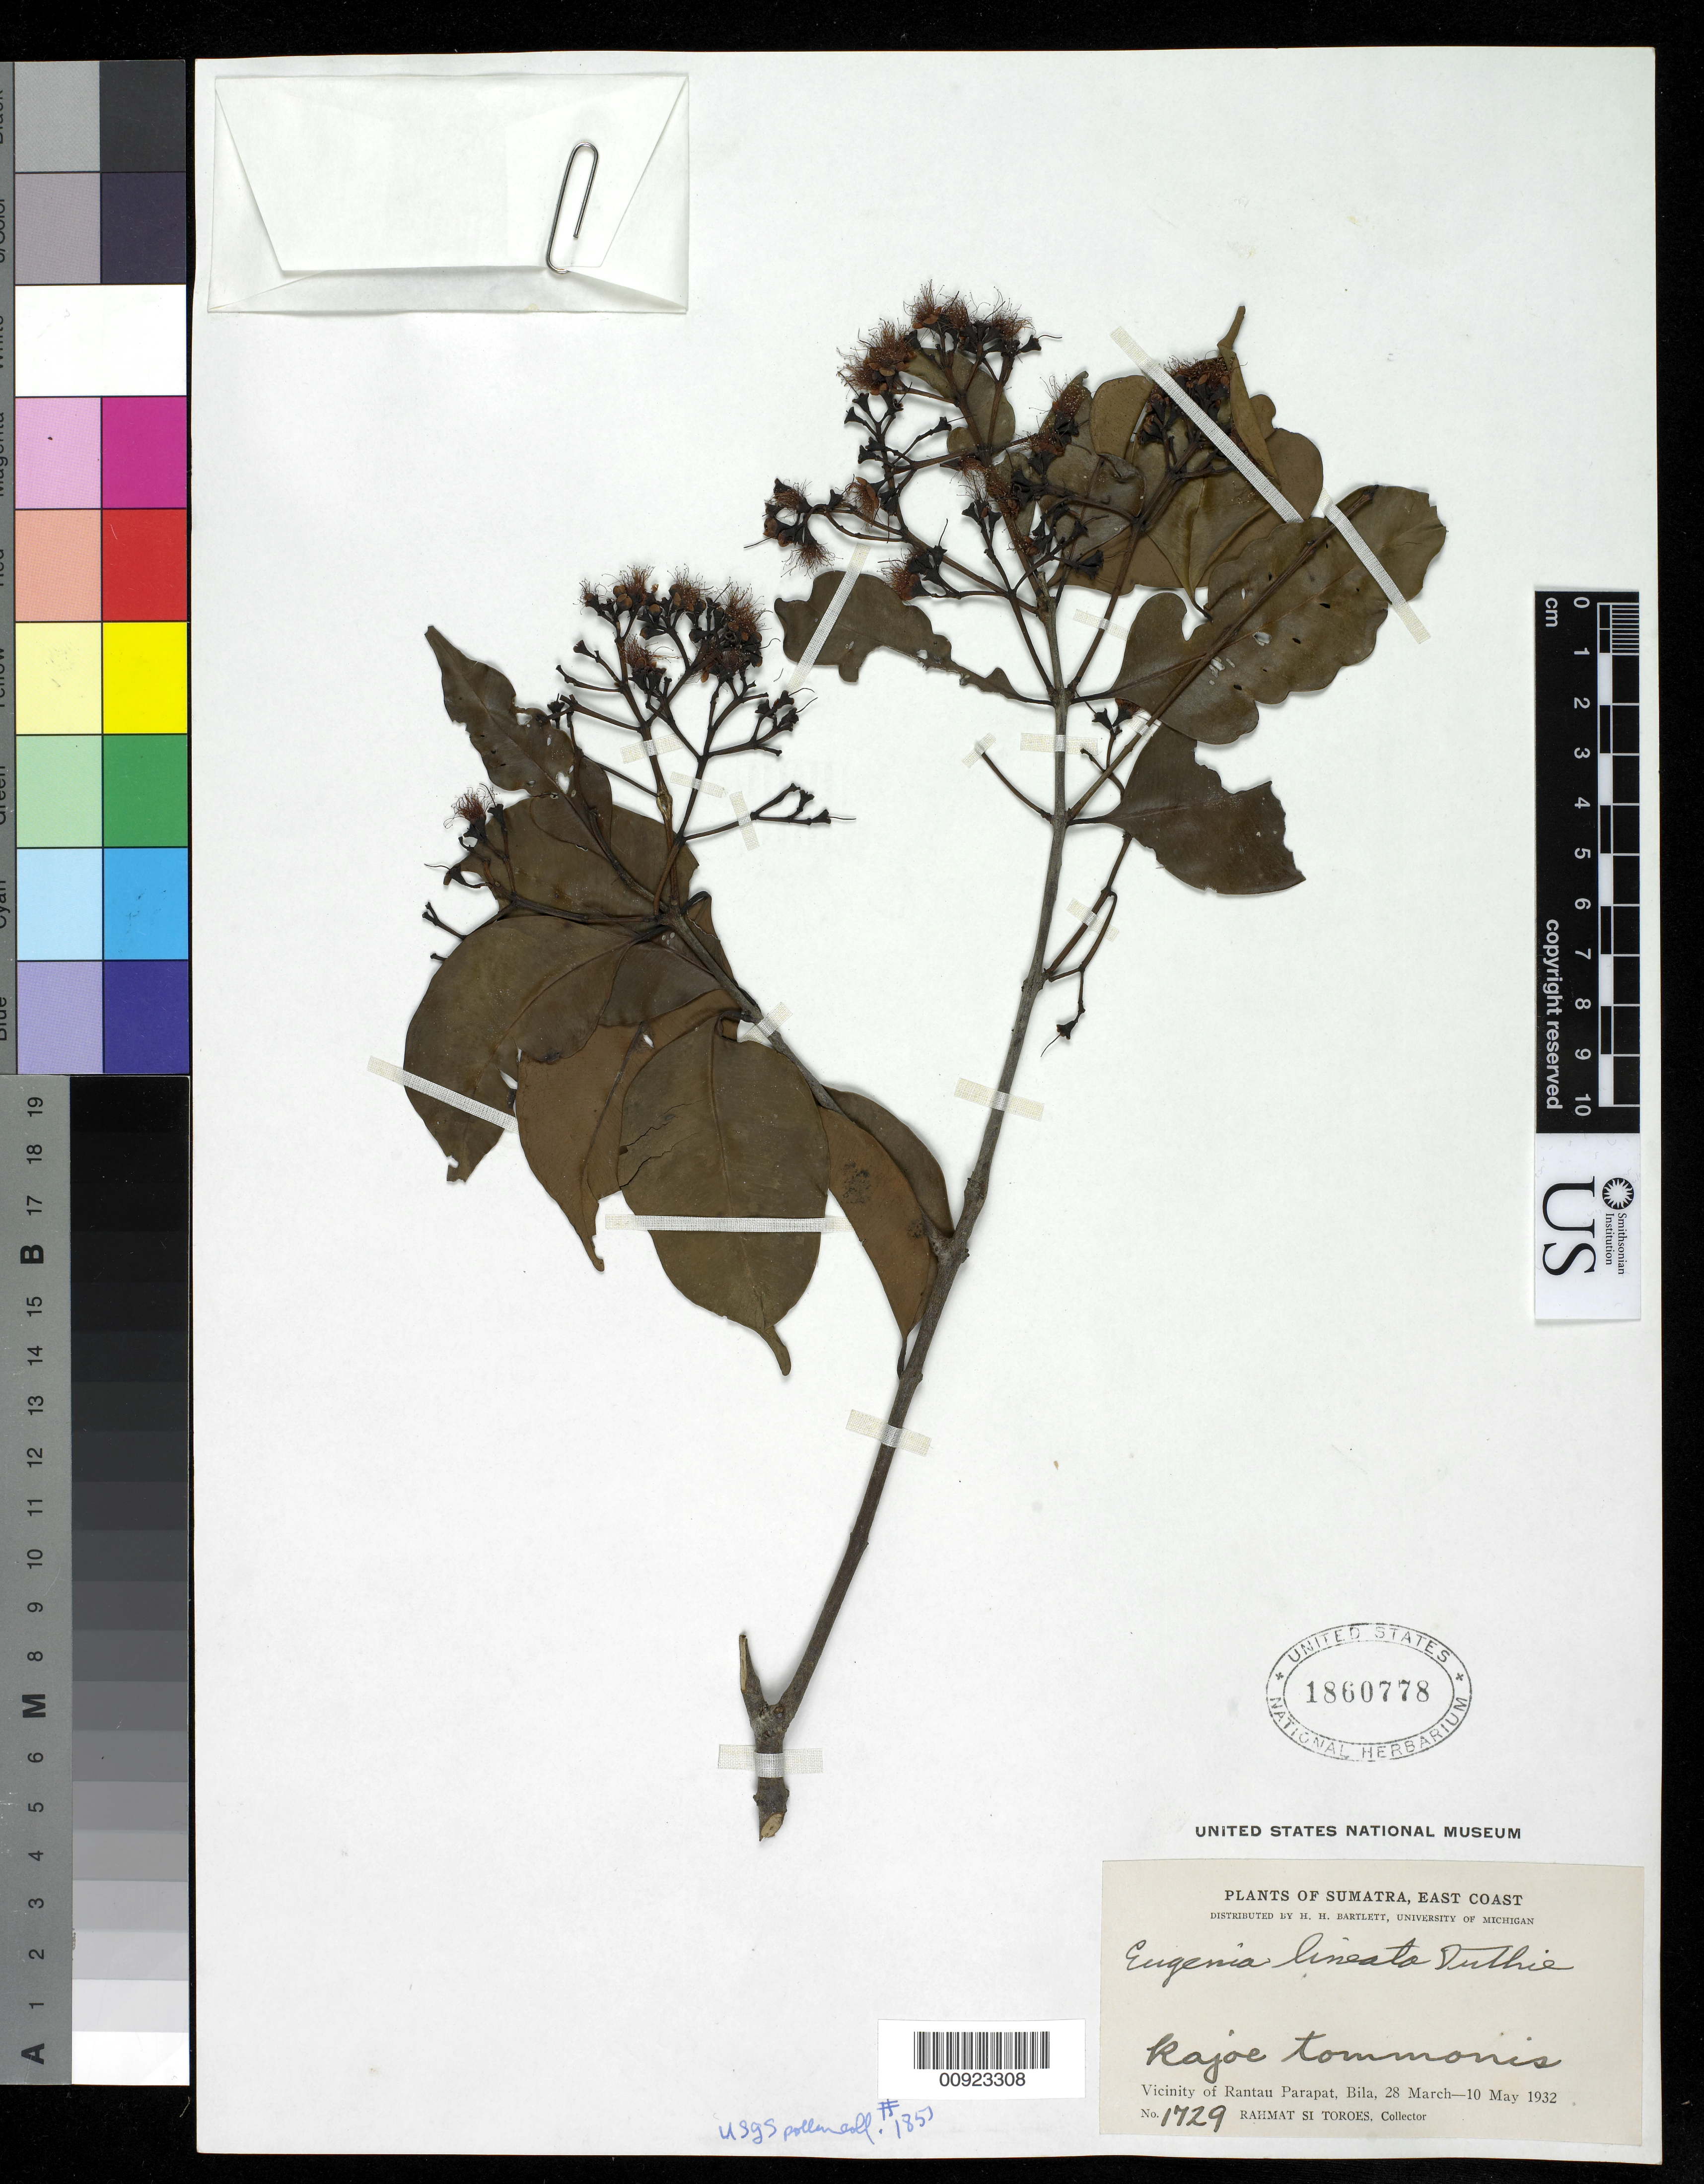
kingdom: Plantae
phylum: Tracheophyta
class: Magnoliopsida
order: Myrtales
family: Myrtaceae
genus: Syzygium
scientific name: Syzygium cerasiforme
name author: (Blume) Merr. & L.M. Perry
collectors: Rahmat Si Boeea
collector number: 1729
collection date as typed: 28 Mar 1932 to 10 May 1932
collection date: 1932-03-28/1932-05-10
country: Indonesia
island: Sumatra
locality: East coast, vicinity of Rantau Parapat, Bila.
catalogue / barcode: US 1860778